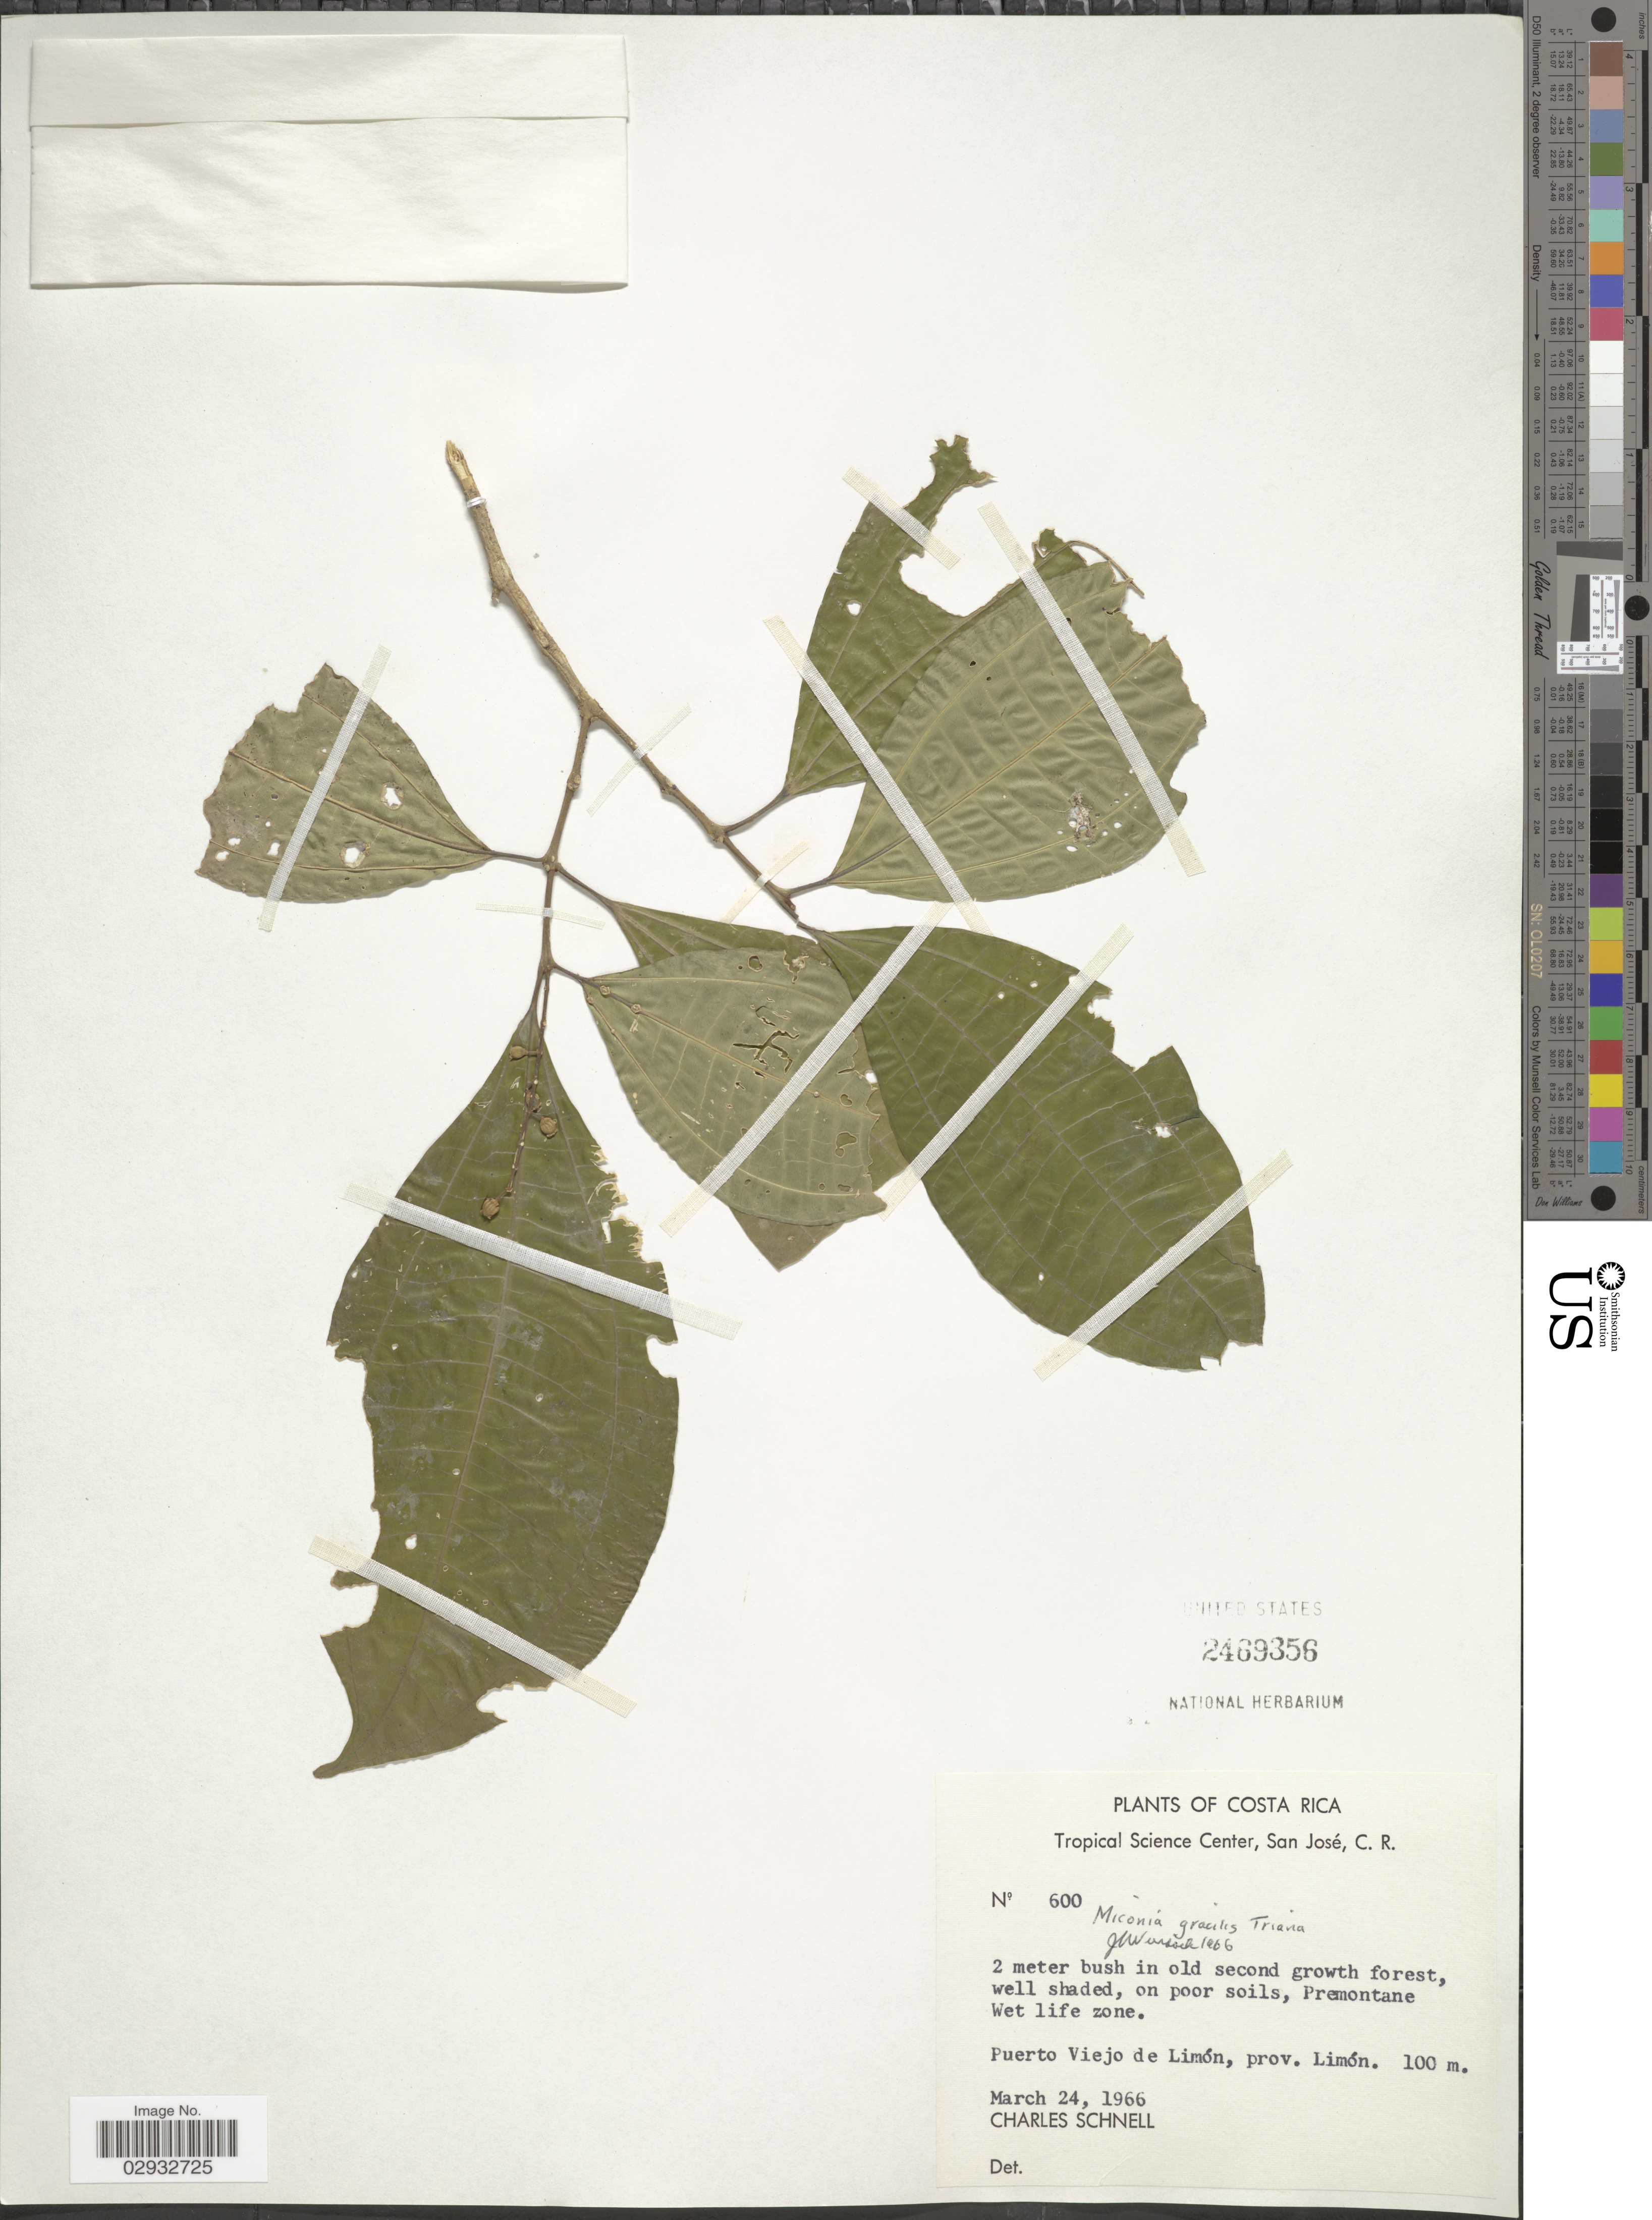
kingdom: Plantae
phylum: Tracheophyta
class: Magnoliopsida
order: Myrtales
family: Melastomataceae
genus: Miconia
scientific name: Miconia gracilis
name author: Triana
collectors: C. Schnell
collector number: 600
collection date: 1966-03-24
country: Costa Rica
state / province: Limón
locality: Premontane Wet life zone. Puerto Viejo de Limón.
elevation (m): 100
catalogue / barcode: US 2469356